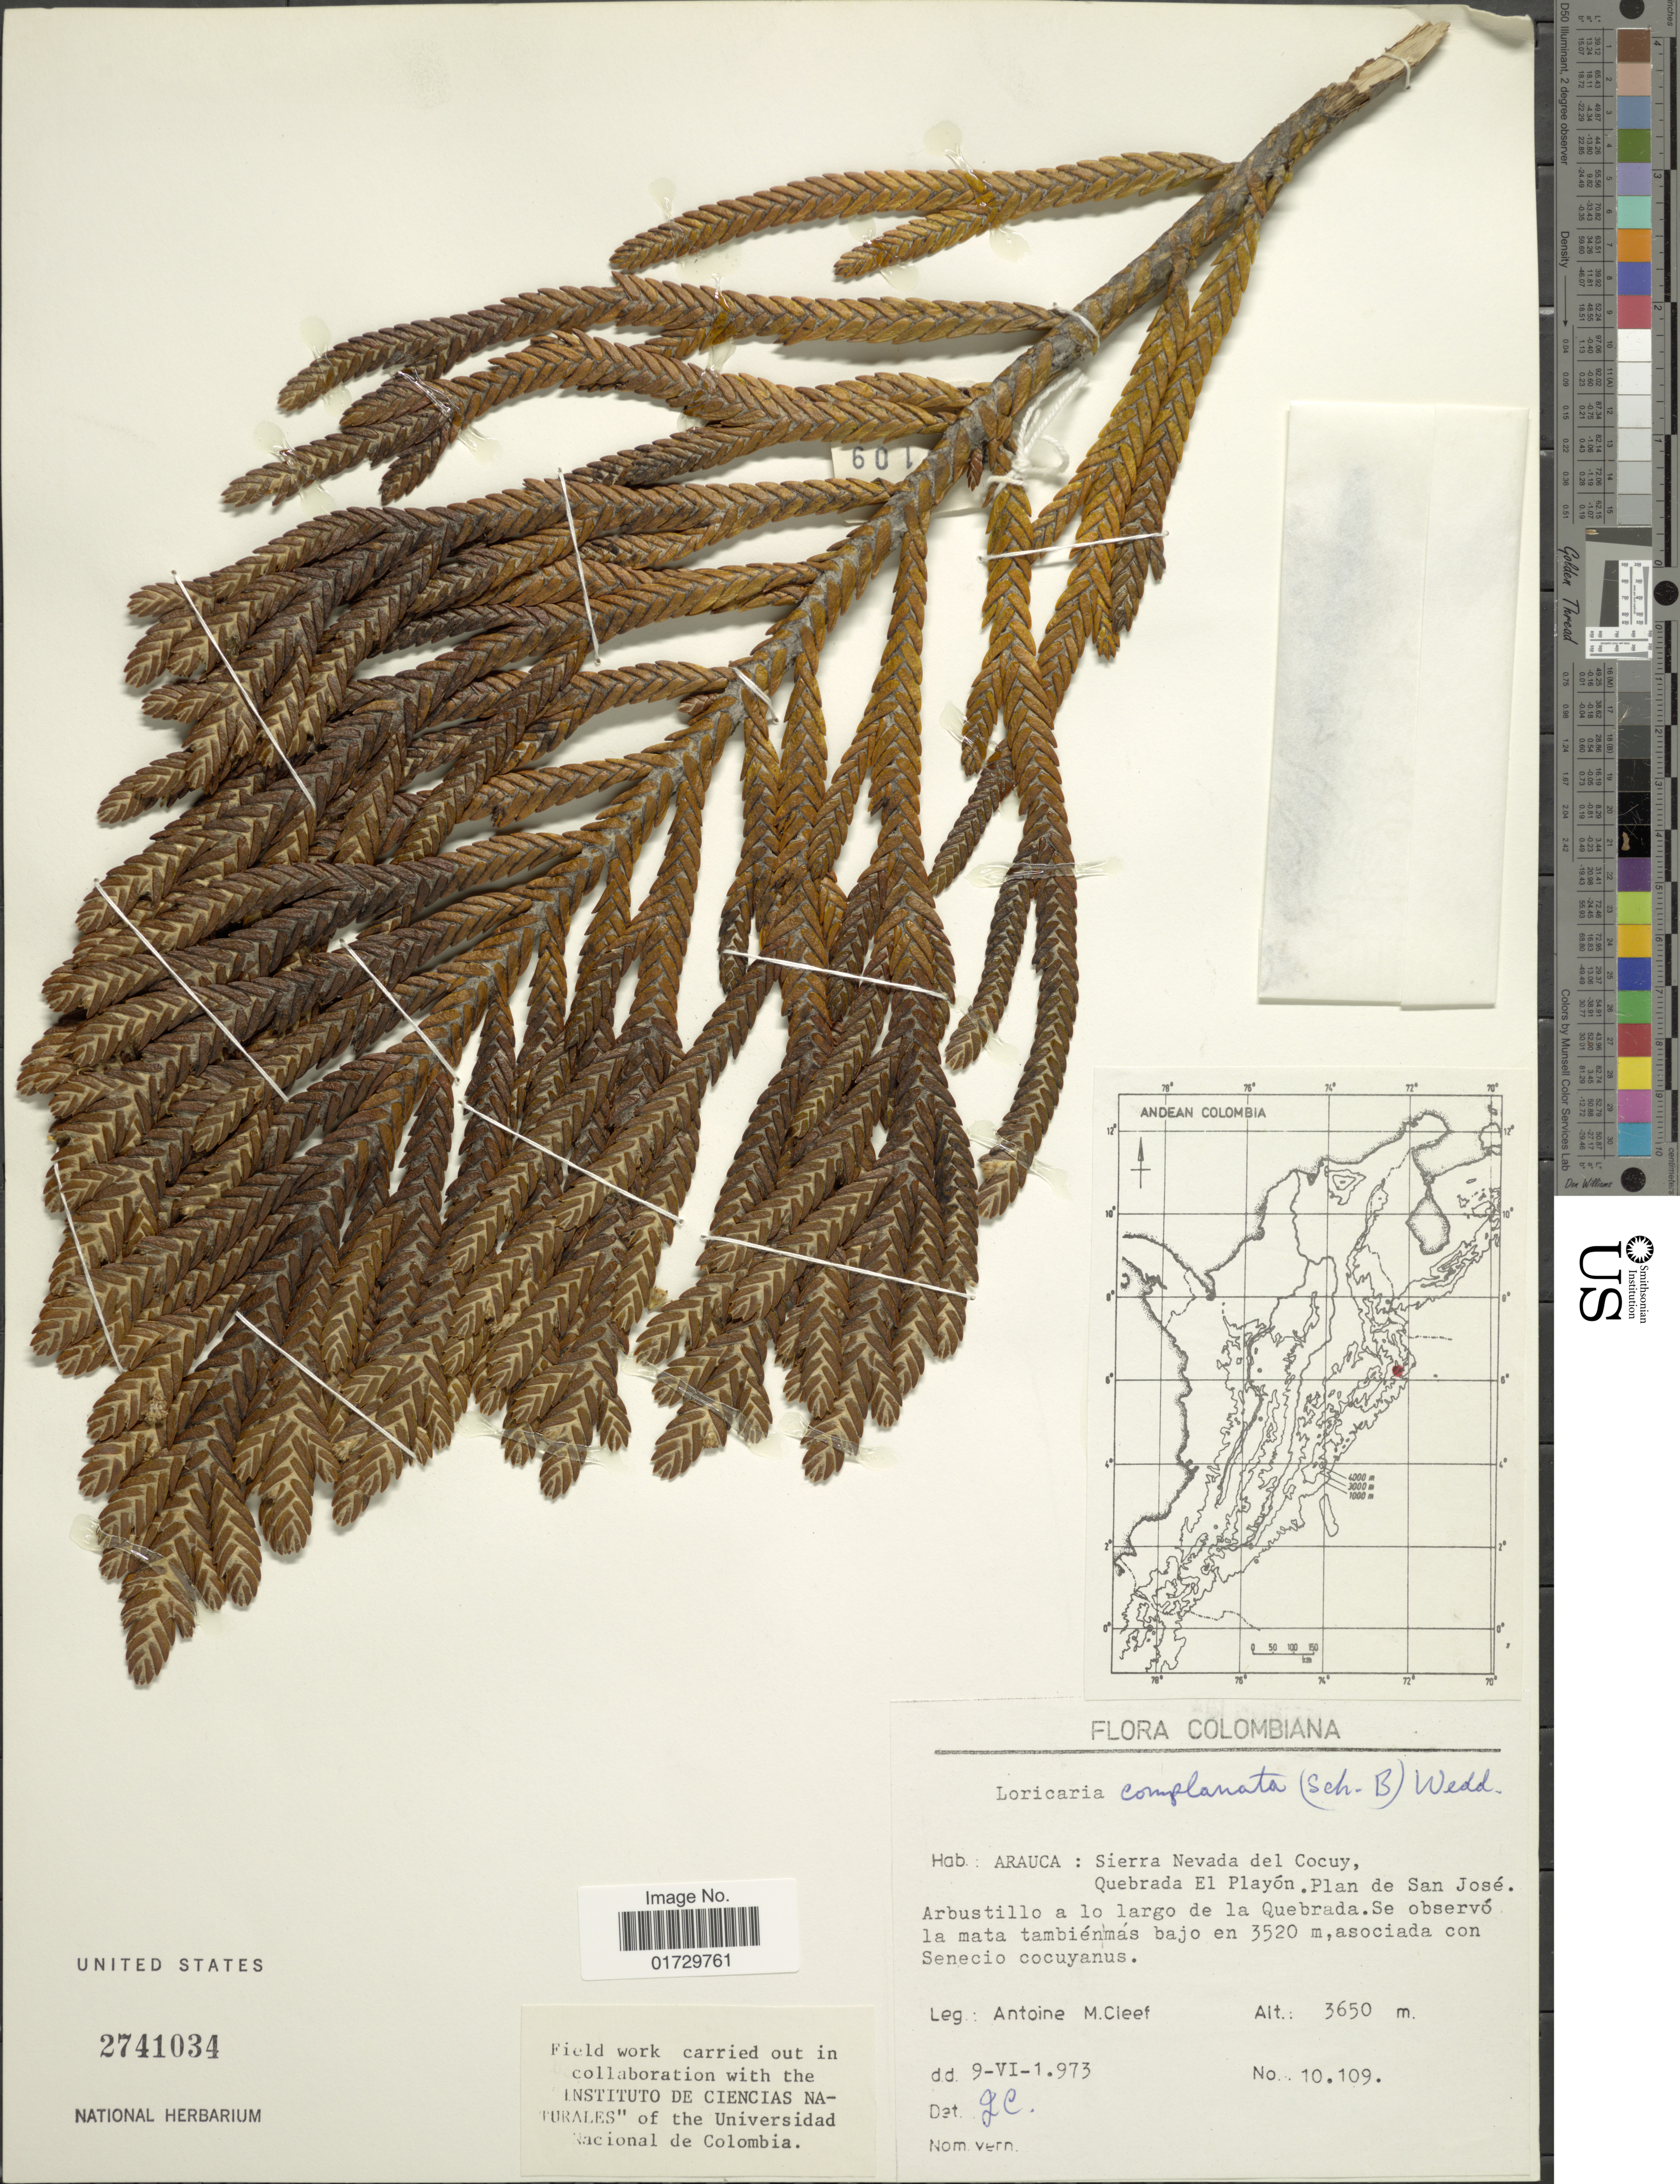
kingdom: Plantae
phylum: Tracheophyta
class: Magnoliopsida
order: Asterales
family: Asteraceae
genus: Loricaria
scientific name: Loricaria complanata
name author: (Sch. Bip.) Wedd.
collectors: A. M. Cleef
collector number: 10109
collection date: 1973-06-09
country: Colombia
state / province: Arauca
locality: Sierra Nevada del Cocuy, Quebrada El Playon. Plan de San Jose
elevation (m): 3650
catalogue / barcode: US 2741034